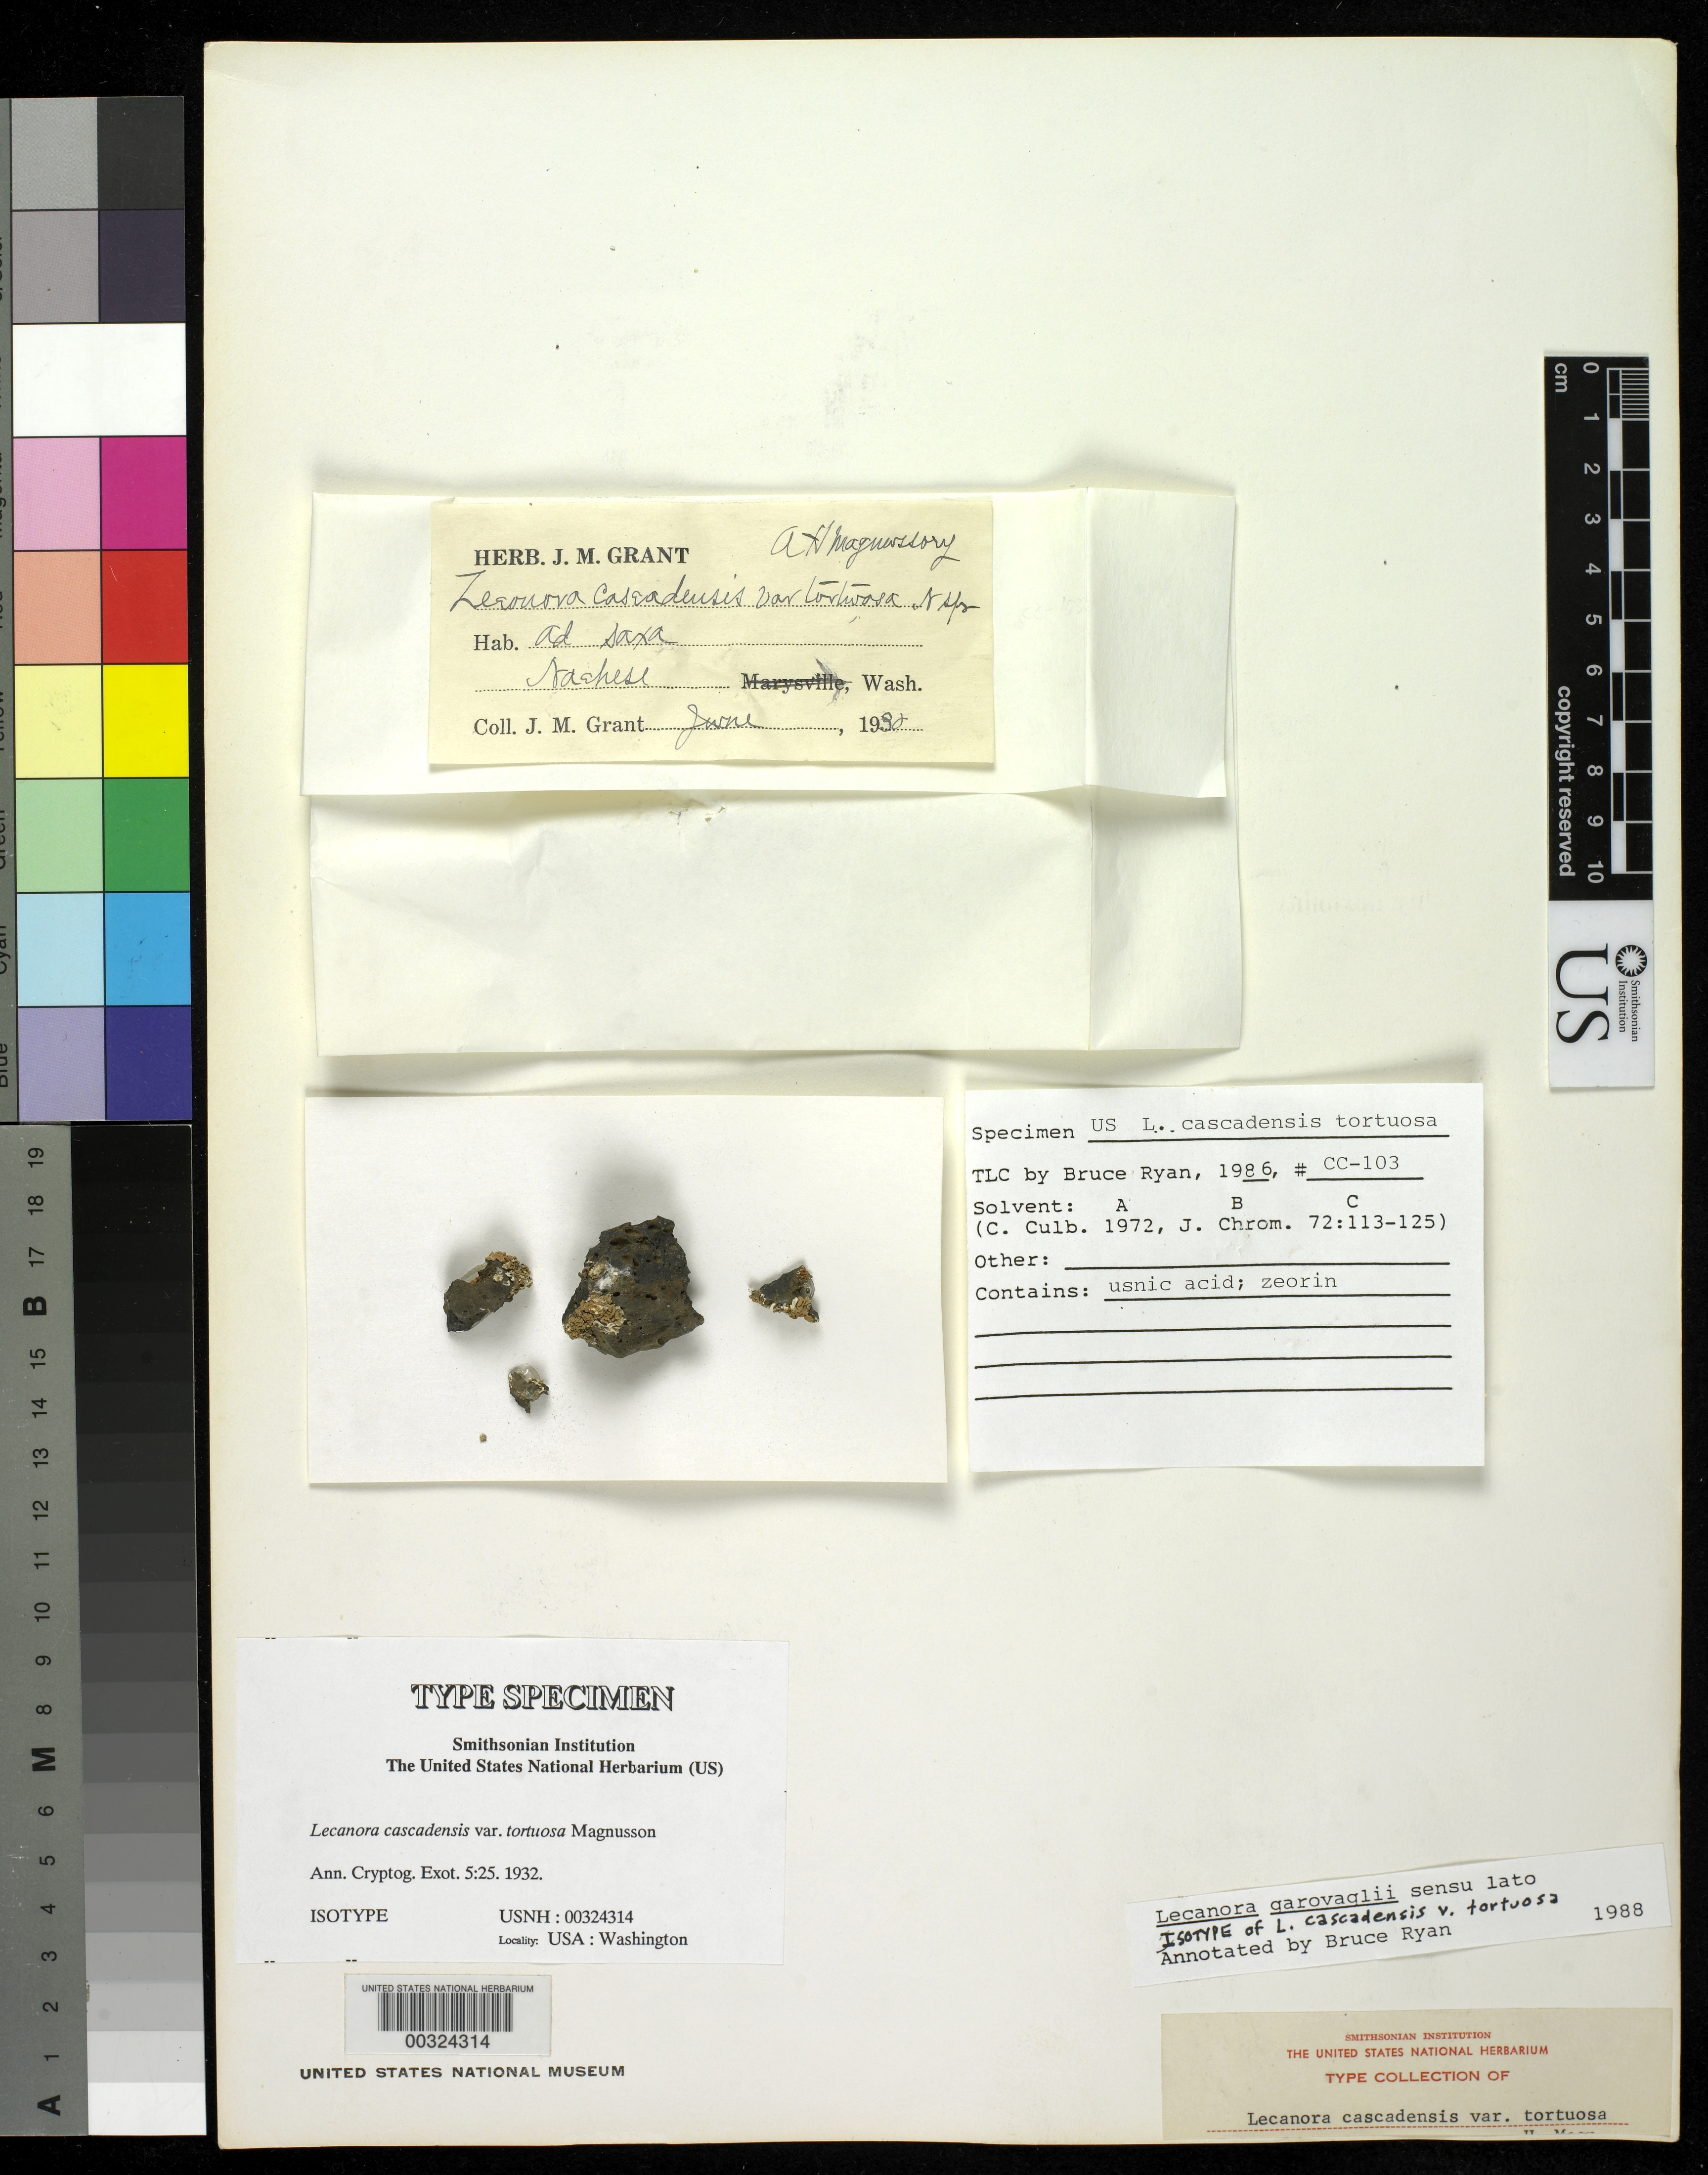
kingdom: Fungi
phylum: Ascomycota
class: Lecanoromycetes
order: Lecanorales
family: Lecanoraceae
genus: Lecanora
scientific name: Lecanora cascadensis var. tortuosa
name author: H. Magn.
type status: Isotype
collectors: J. M. Grant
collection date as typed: Jun 1930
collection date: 1930-06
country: United States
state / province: Washington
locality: Naches.